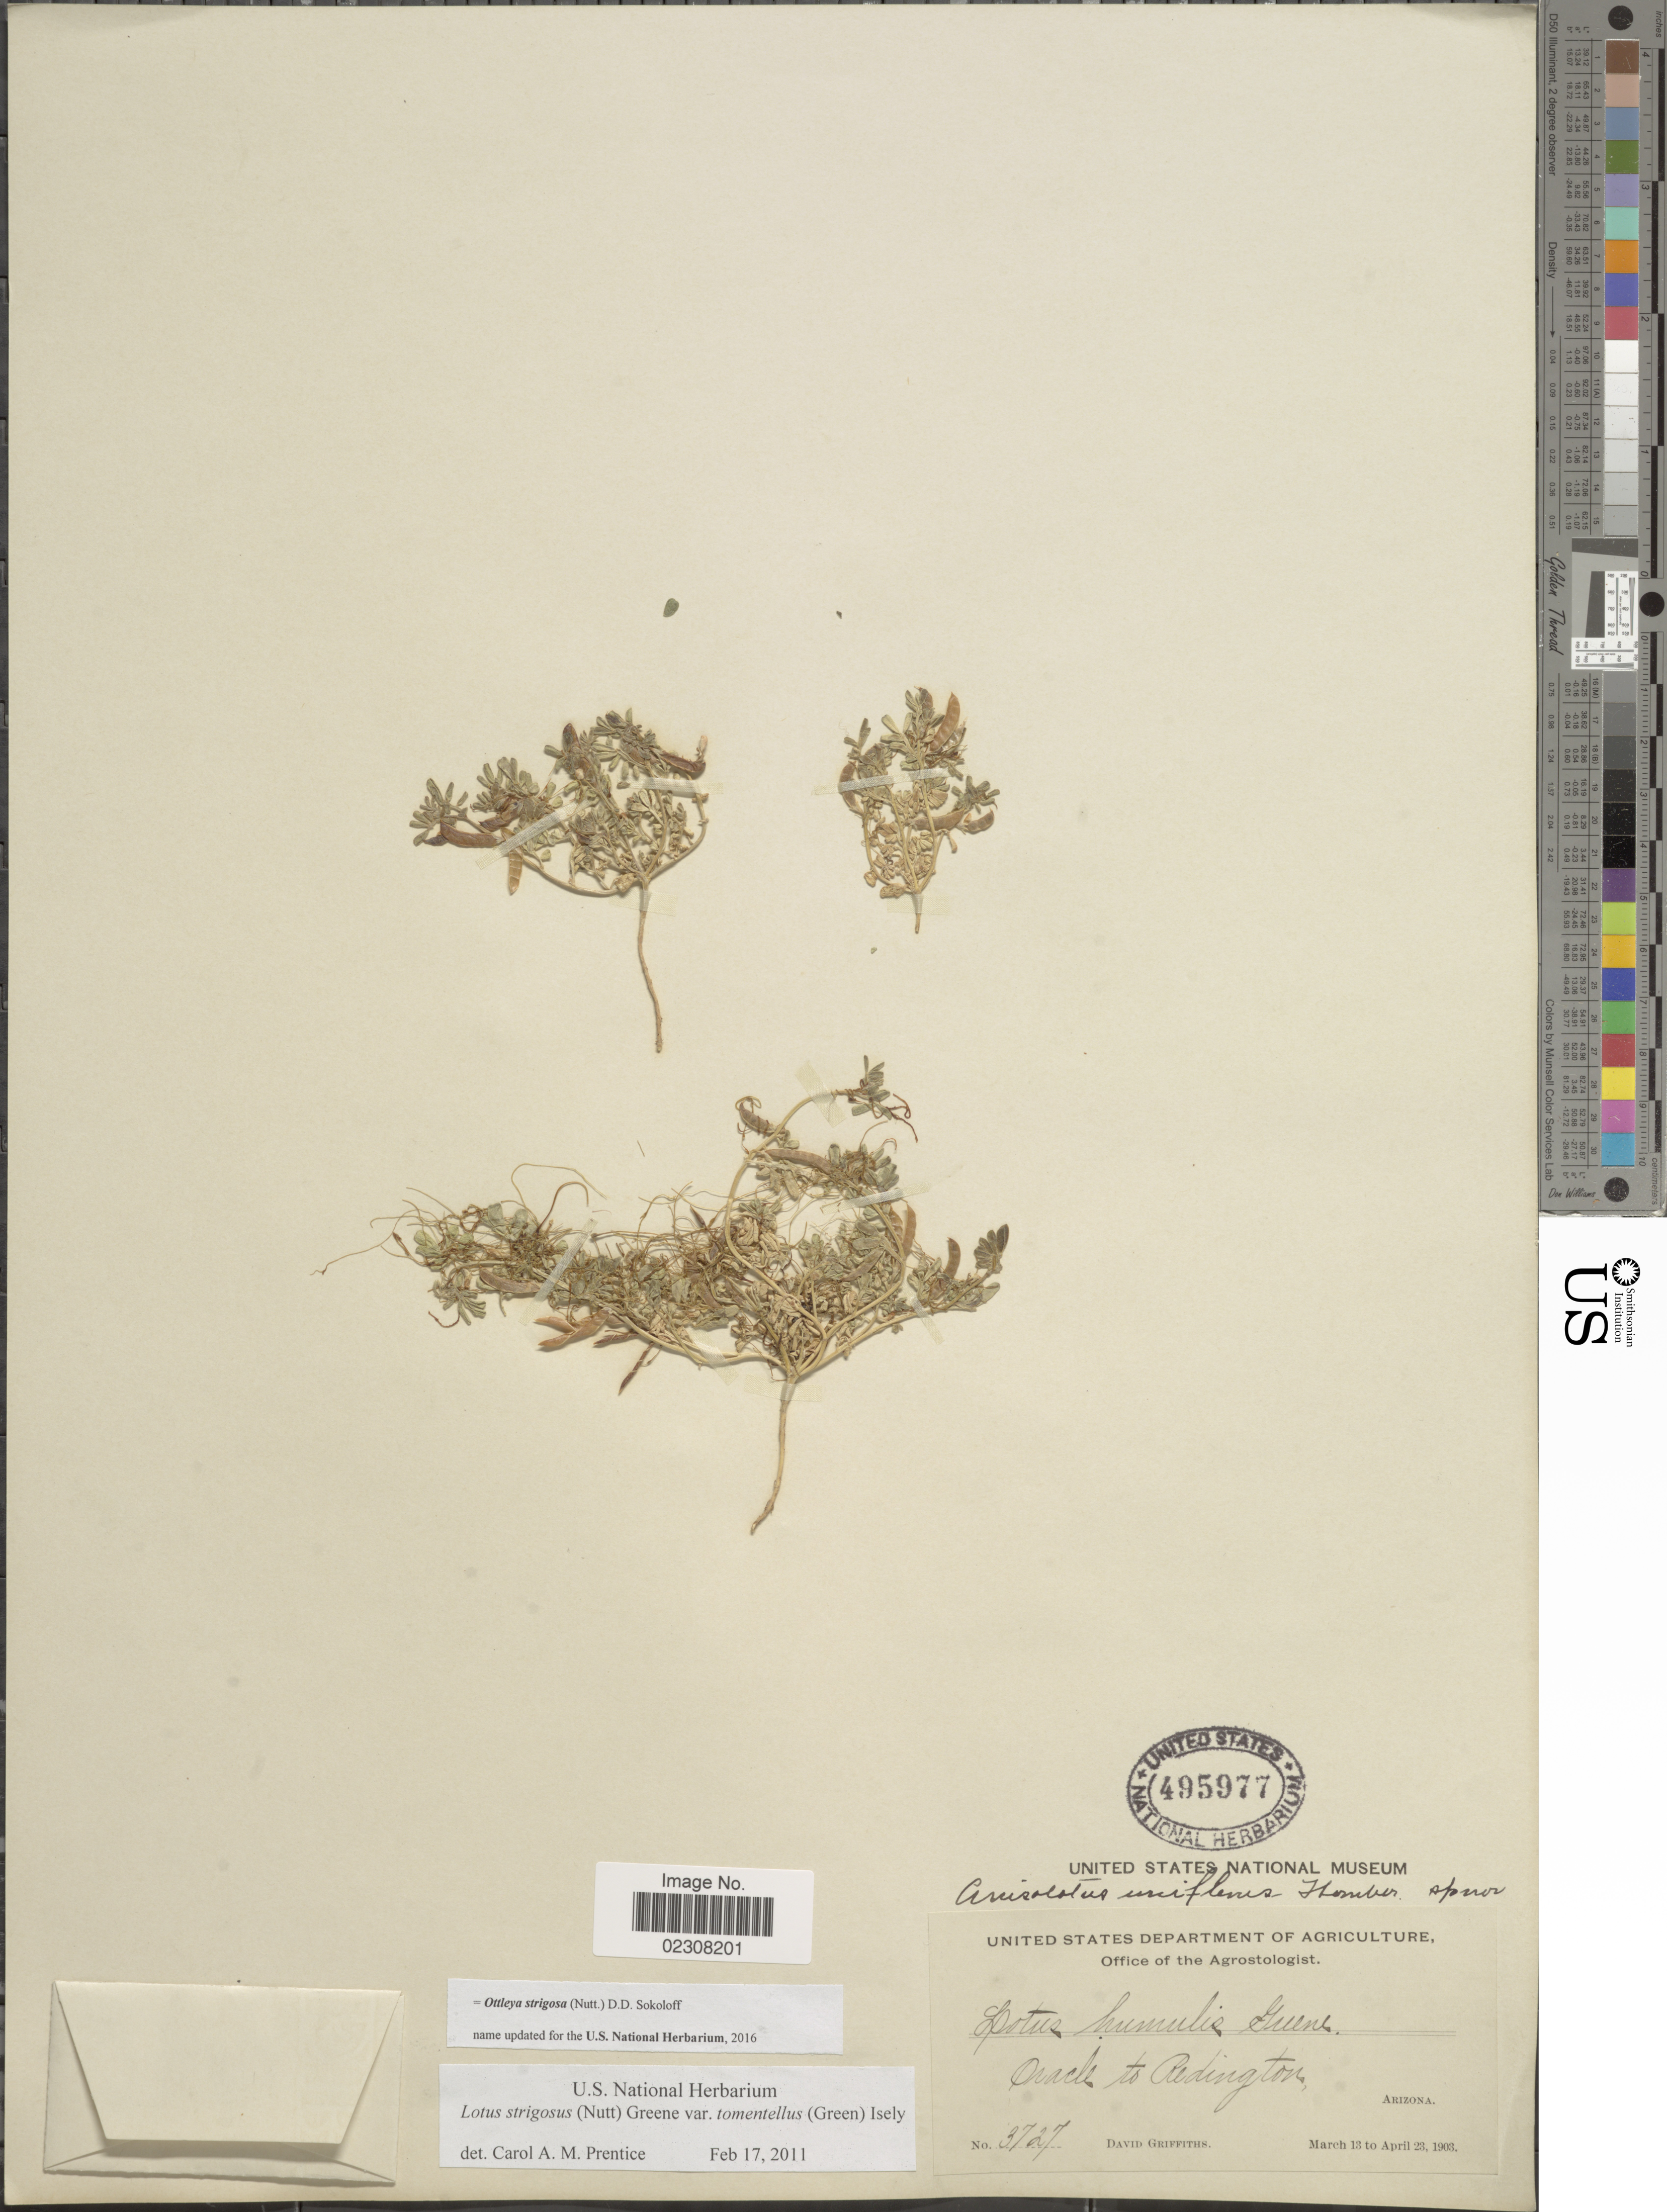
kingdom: Plantae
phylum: Tracheophyta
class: Magnoliopsida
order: Fabales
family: Fabaceae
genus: Ottleya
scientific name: Ottleya strigosa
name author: (Nutt.) D.D. Sokoloff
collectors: D. Griffiths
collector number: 3727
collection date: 1903-03-13/1903-04-23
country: United States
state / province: Arizona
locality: Oracle to Redington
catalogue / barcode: US 495977